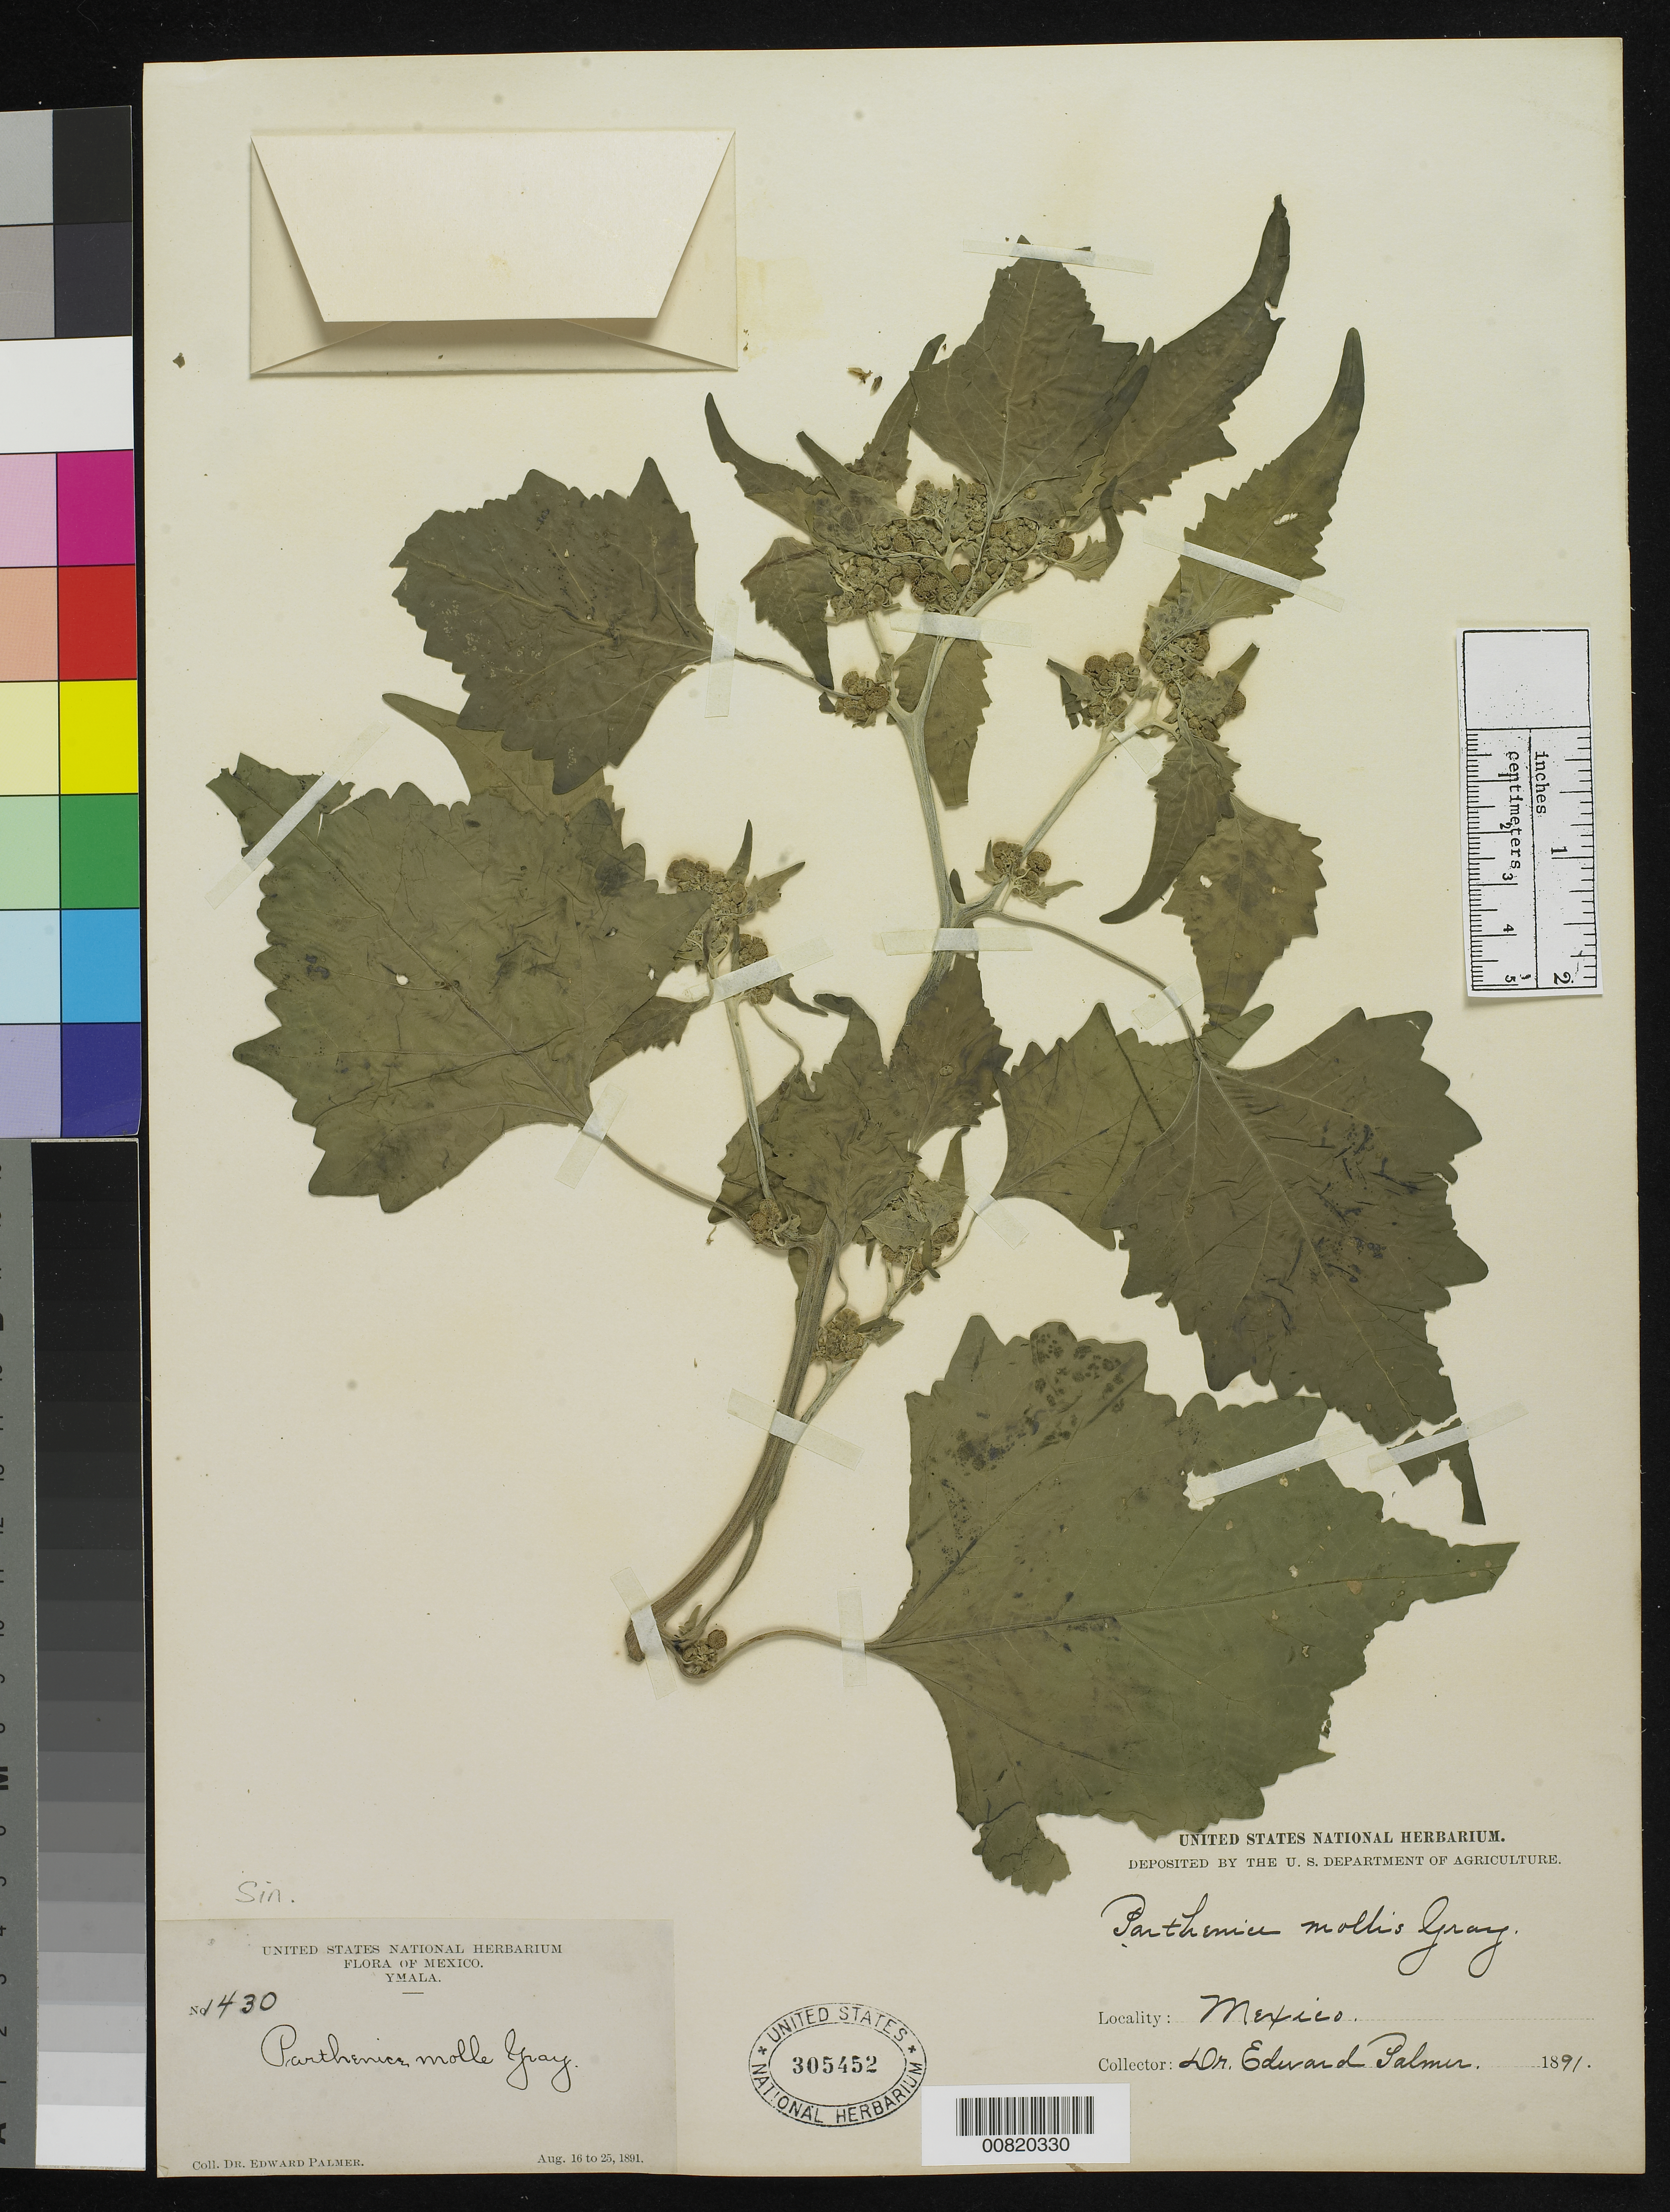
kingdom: Plantae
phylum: Tracheophyta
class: Magnoliopsida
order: Asterales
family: Asteraceae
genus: Parthenice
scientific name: Parthenice mollis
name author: A. Gray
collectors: E. Palmer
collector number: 1430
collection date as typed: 16 Aug 1891 to 25 Aug 1891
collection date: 1891-08-16/1891-08-25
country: Mexico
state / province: Sinaloa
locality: Ymala, Sinaloa.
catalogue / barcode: US 305452